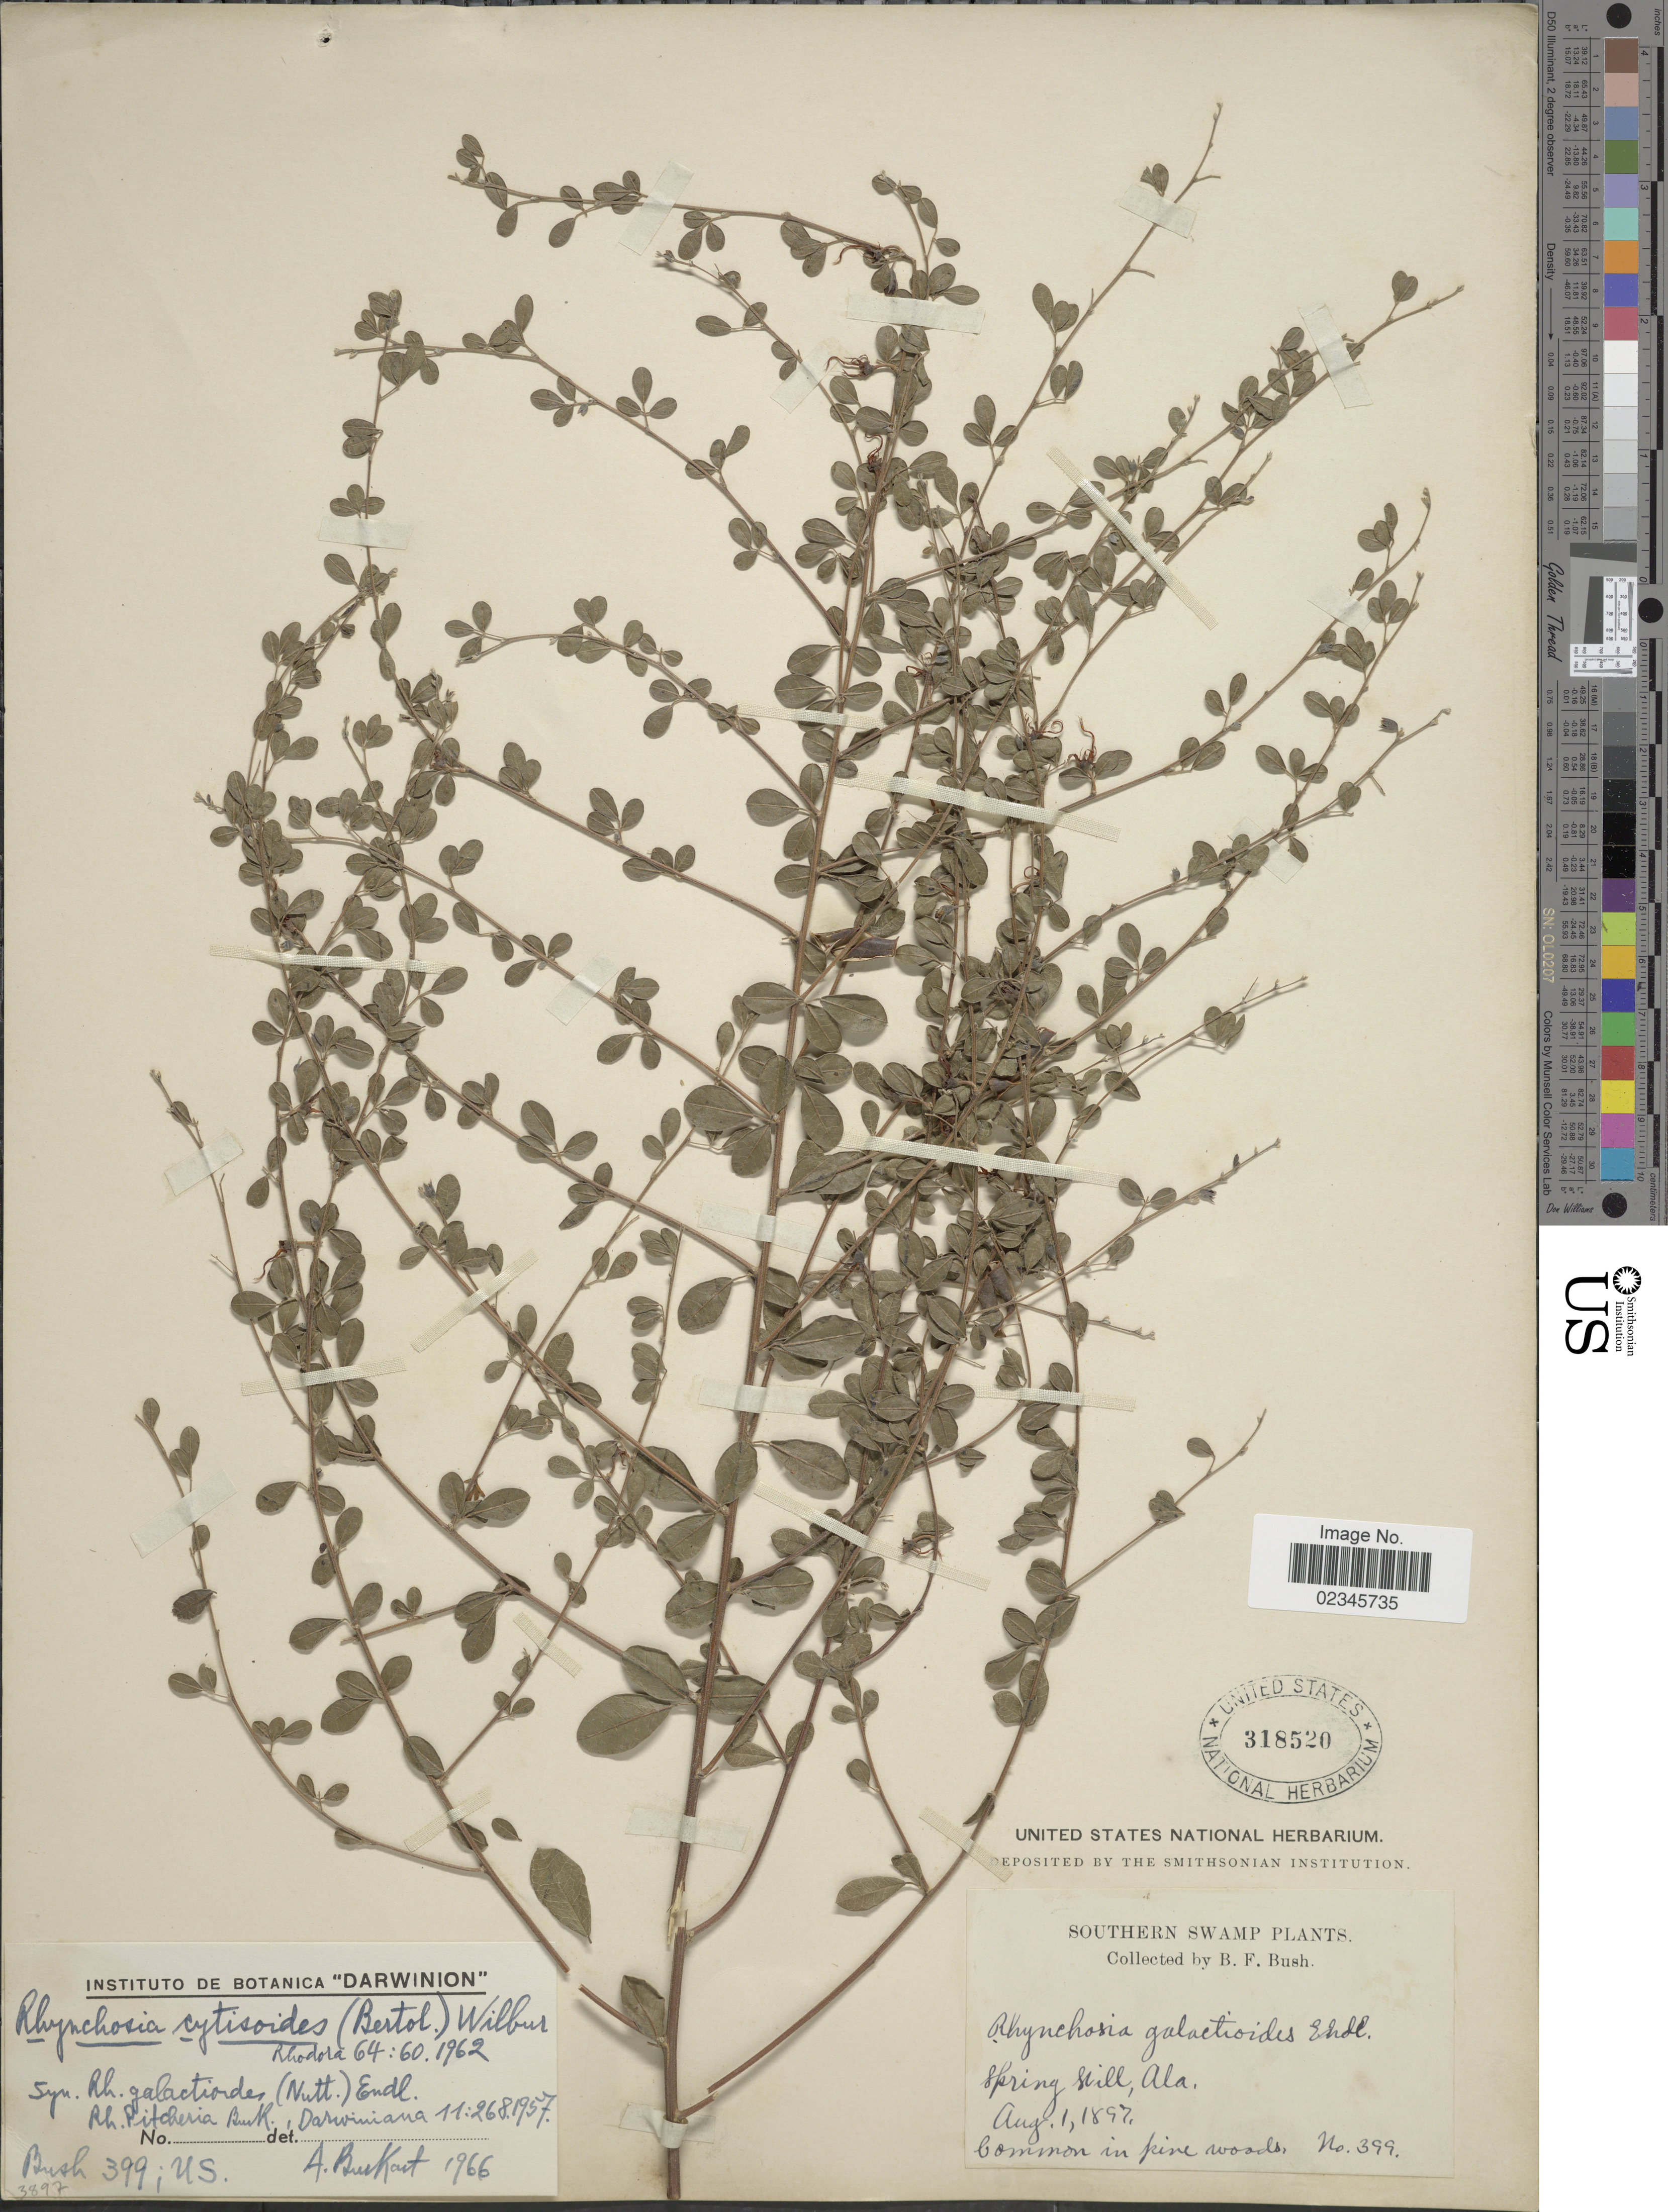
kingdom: Plantae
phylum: Tracheophyta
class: Magnoliopsida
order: Fabales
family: Fabaceae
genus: Rhynchosia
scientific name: Rhynchosia cytisoides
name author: (Bertol.) Wilbur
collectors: B. F. Bush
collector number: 399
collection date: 1897-08-01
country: United States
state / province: Alabama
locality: Spring Hill, Southern Swamp.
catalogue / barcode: US 318520